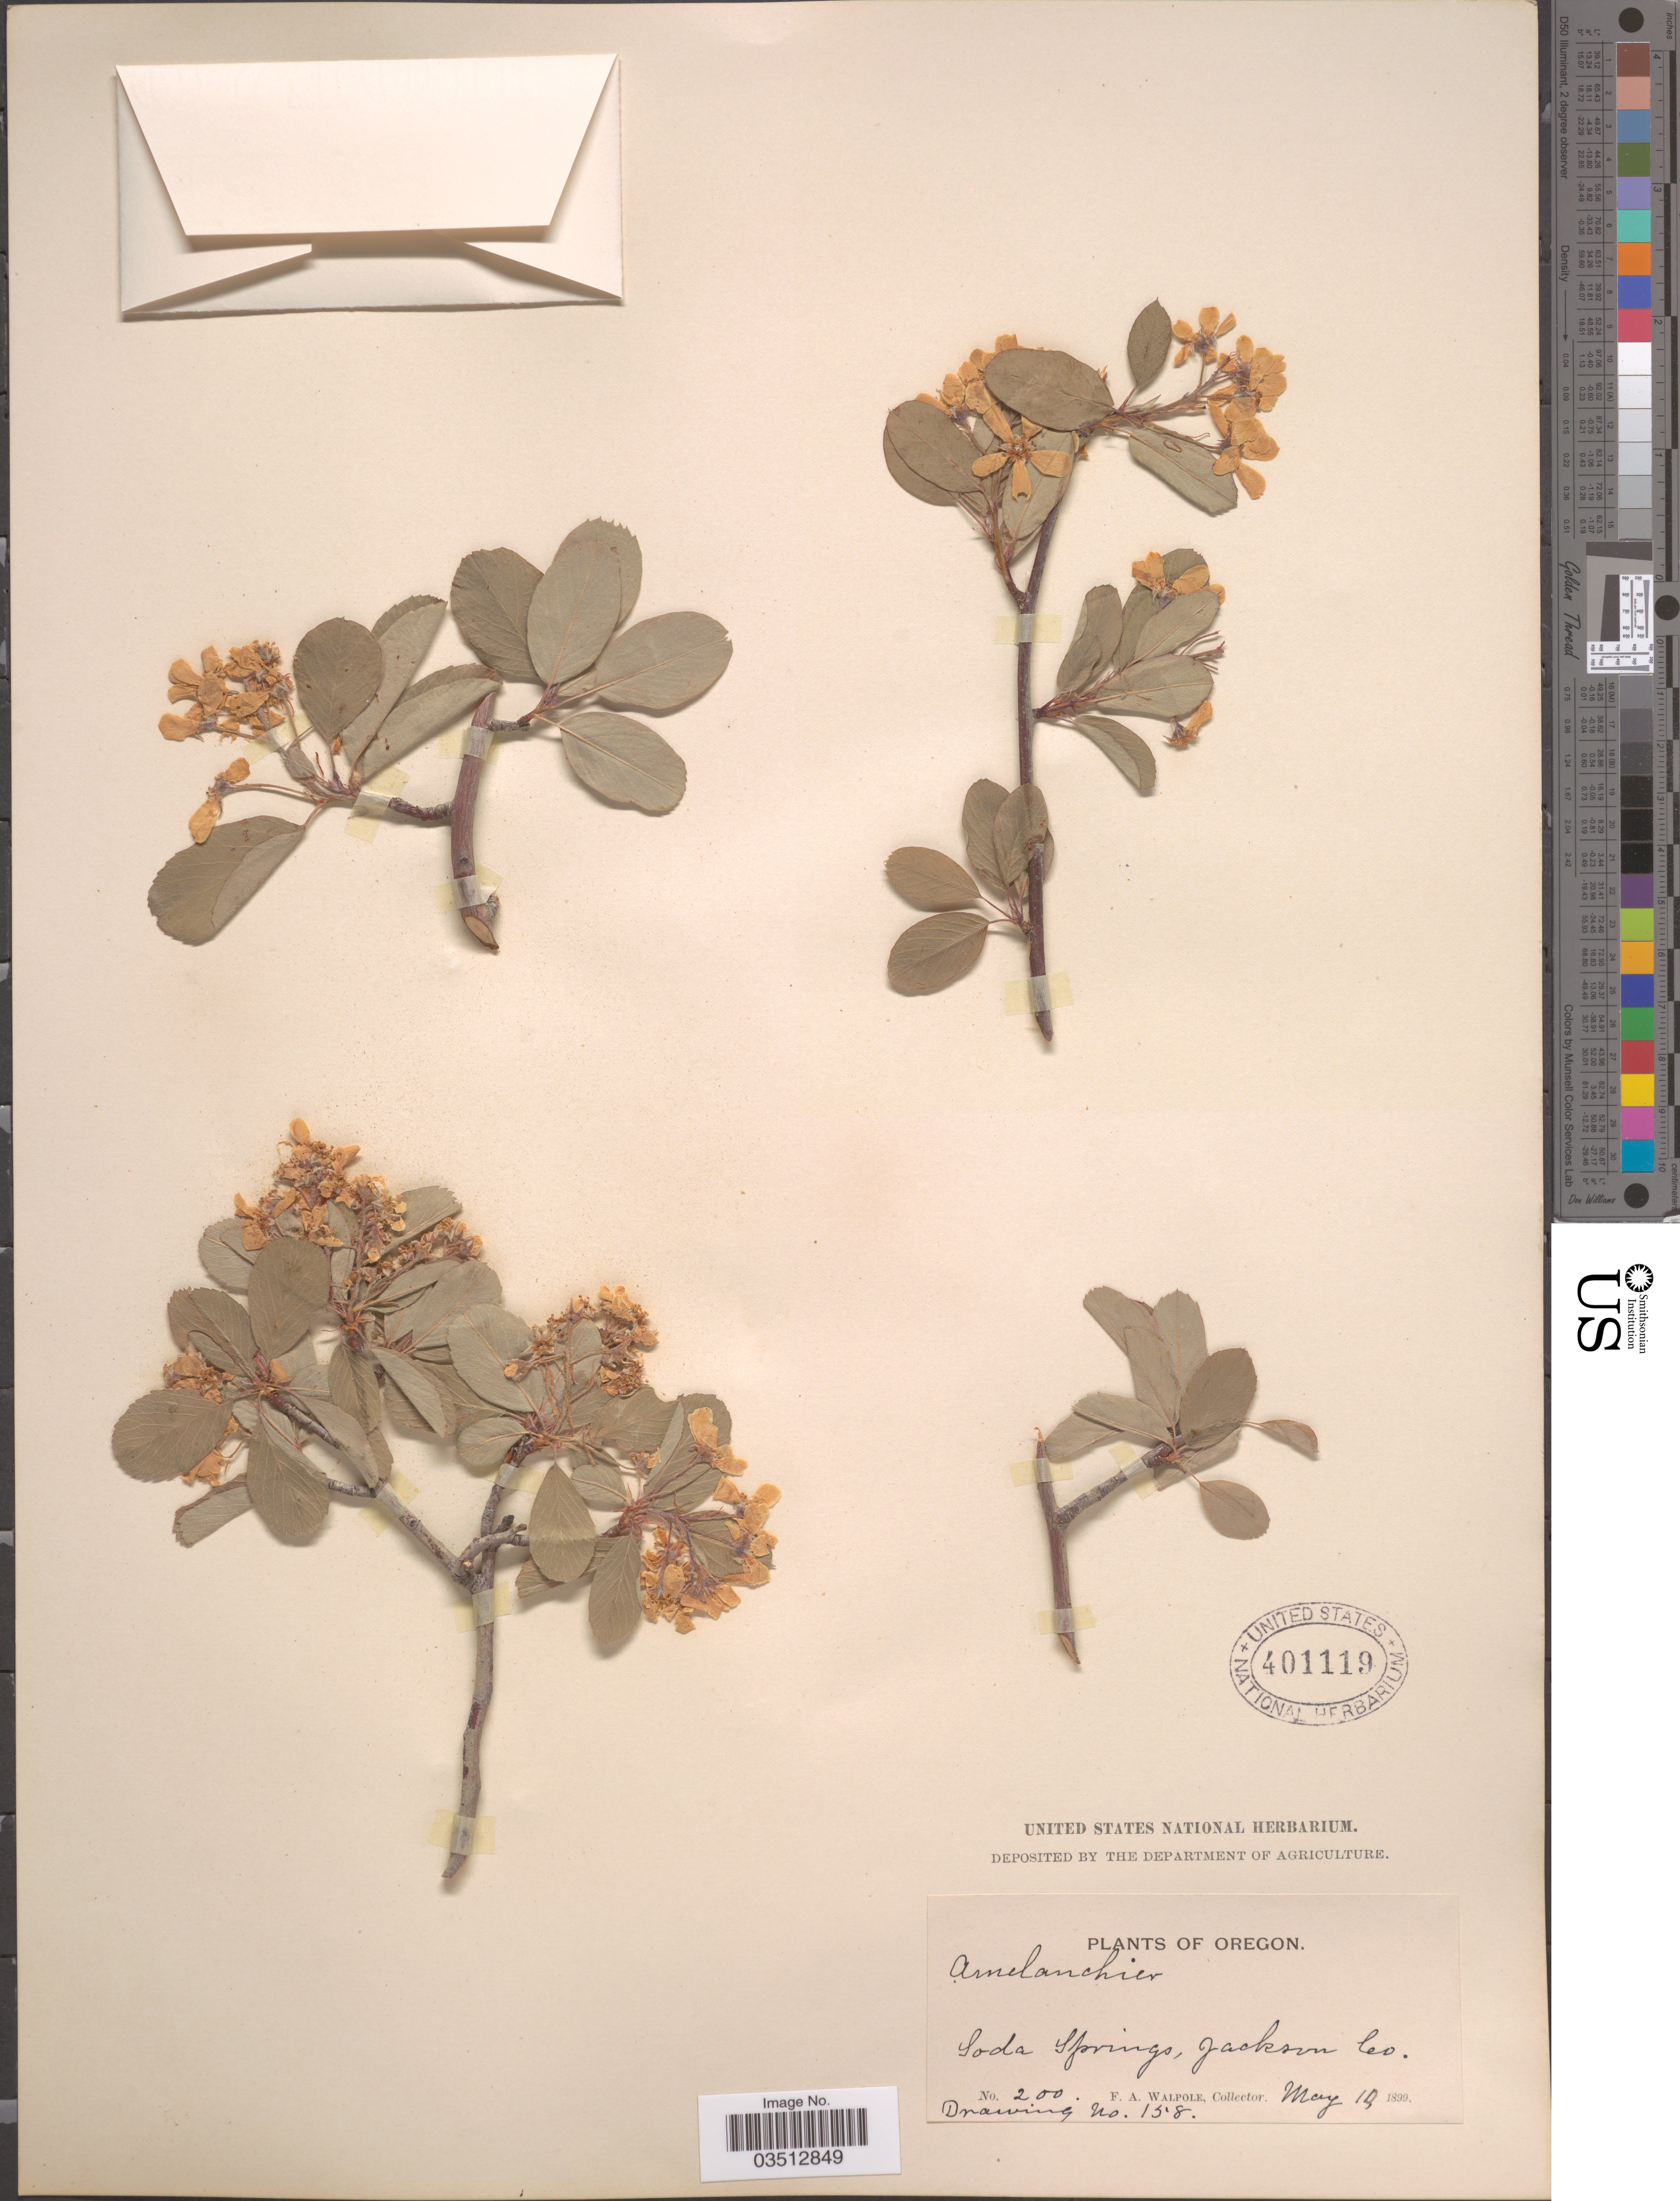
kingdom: Plantae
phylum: Tracheophyta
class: Magnoliopsida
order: Rosales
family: Rosaceae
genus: Amelanchier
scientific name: Amelanchier sp.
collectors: F. Walpole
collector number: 200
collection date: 1899-05-10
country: United States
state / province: Oregon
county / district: Jackson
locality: Soda Springs, Jackson Co.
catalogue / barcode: US 401119